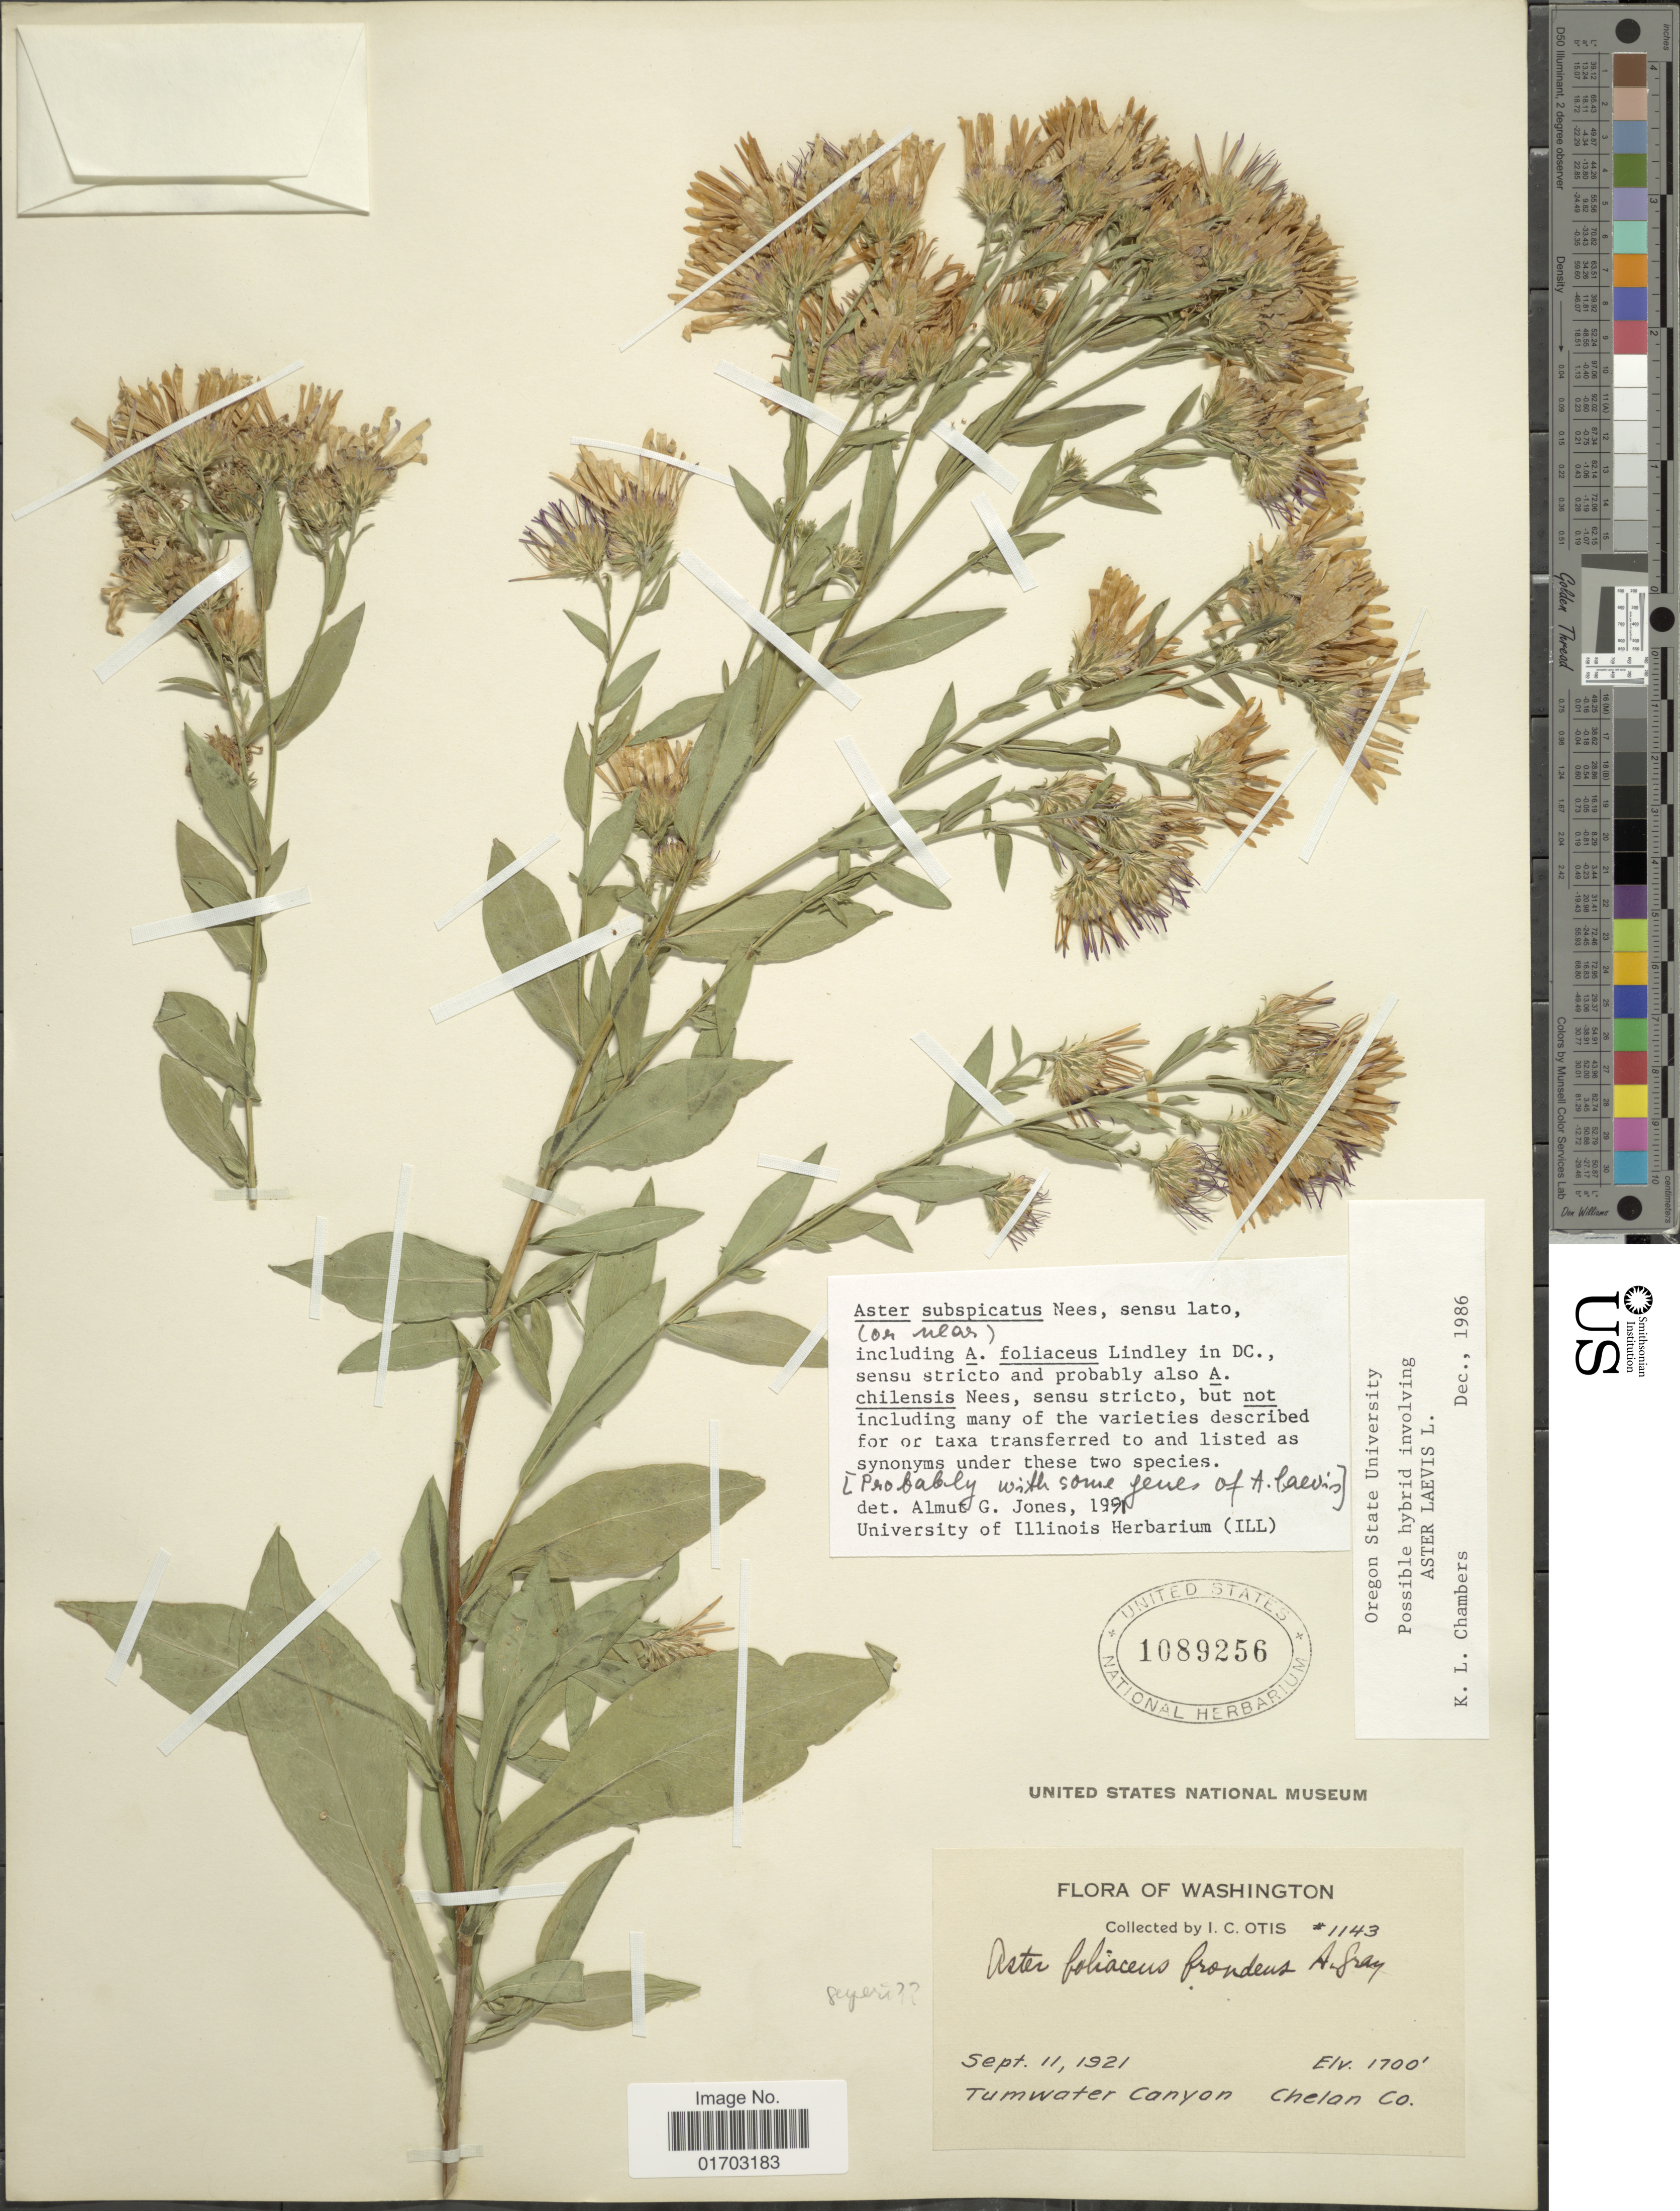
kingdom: Plantae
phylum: Tracheophyta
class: Magnoliopsida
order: Asterales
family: Asteraceae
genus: Symphyotrichum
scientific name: Symphyotrichum subspicatum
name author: (Nees) G.L. Nesom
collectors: I. C. Otis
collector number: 1143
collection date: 1921-09-11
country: United States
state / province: Washington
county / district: Chelan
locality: Tumwater Canyon, Chelan Co.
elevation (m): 518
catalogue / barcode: US 1089256